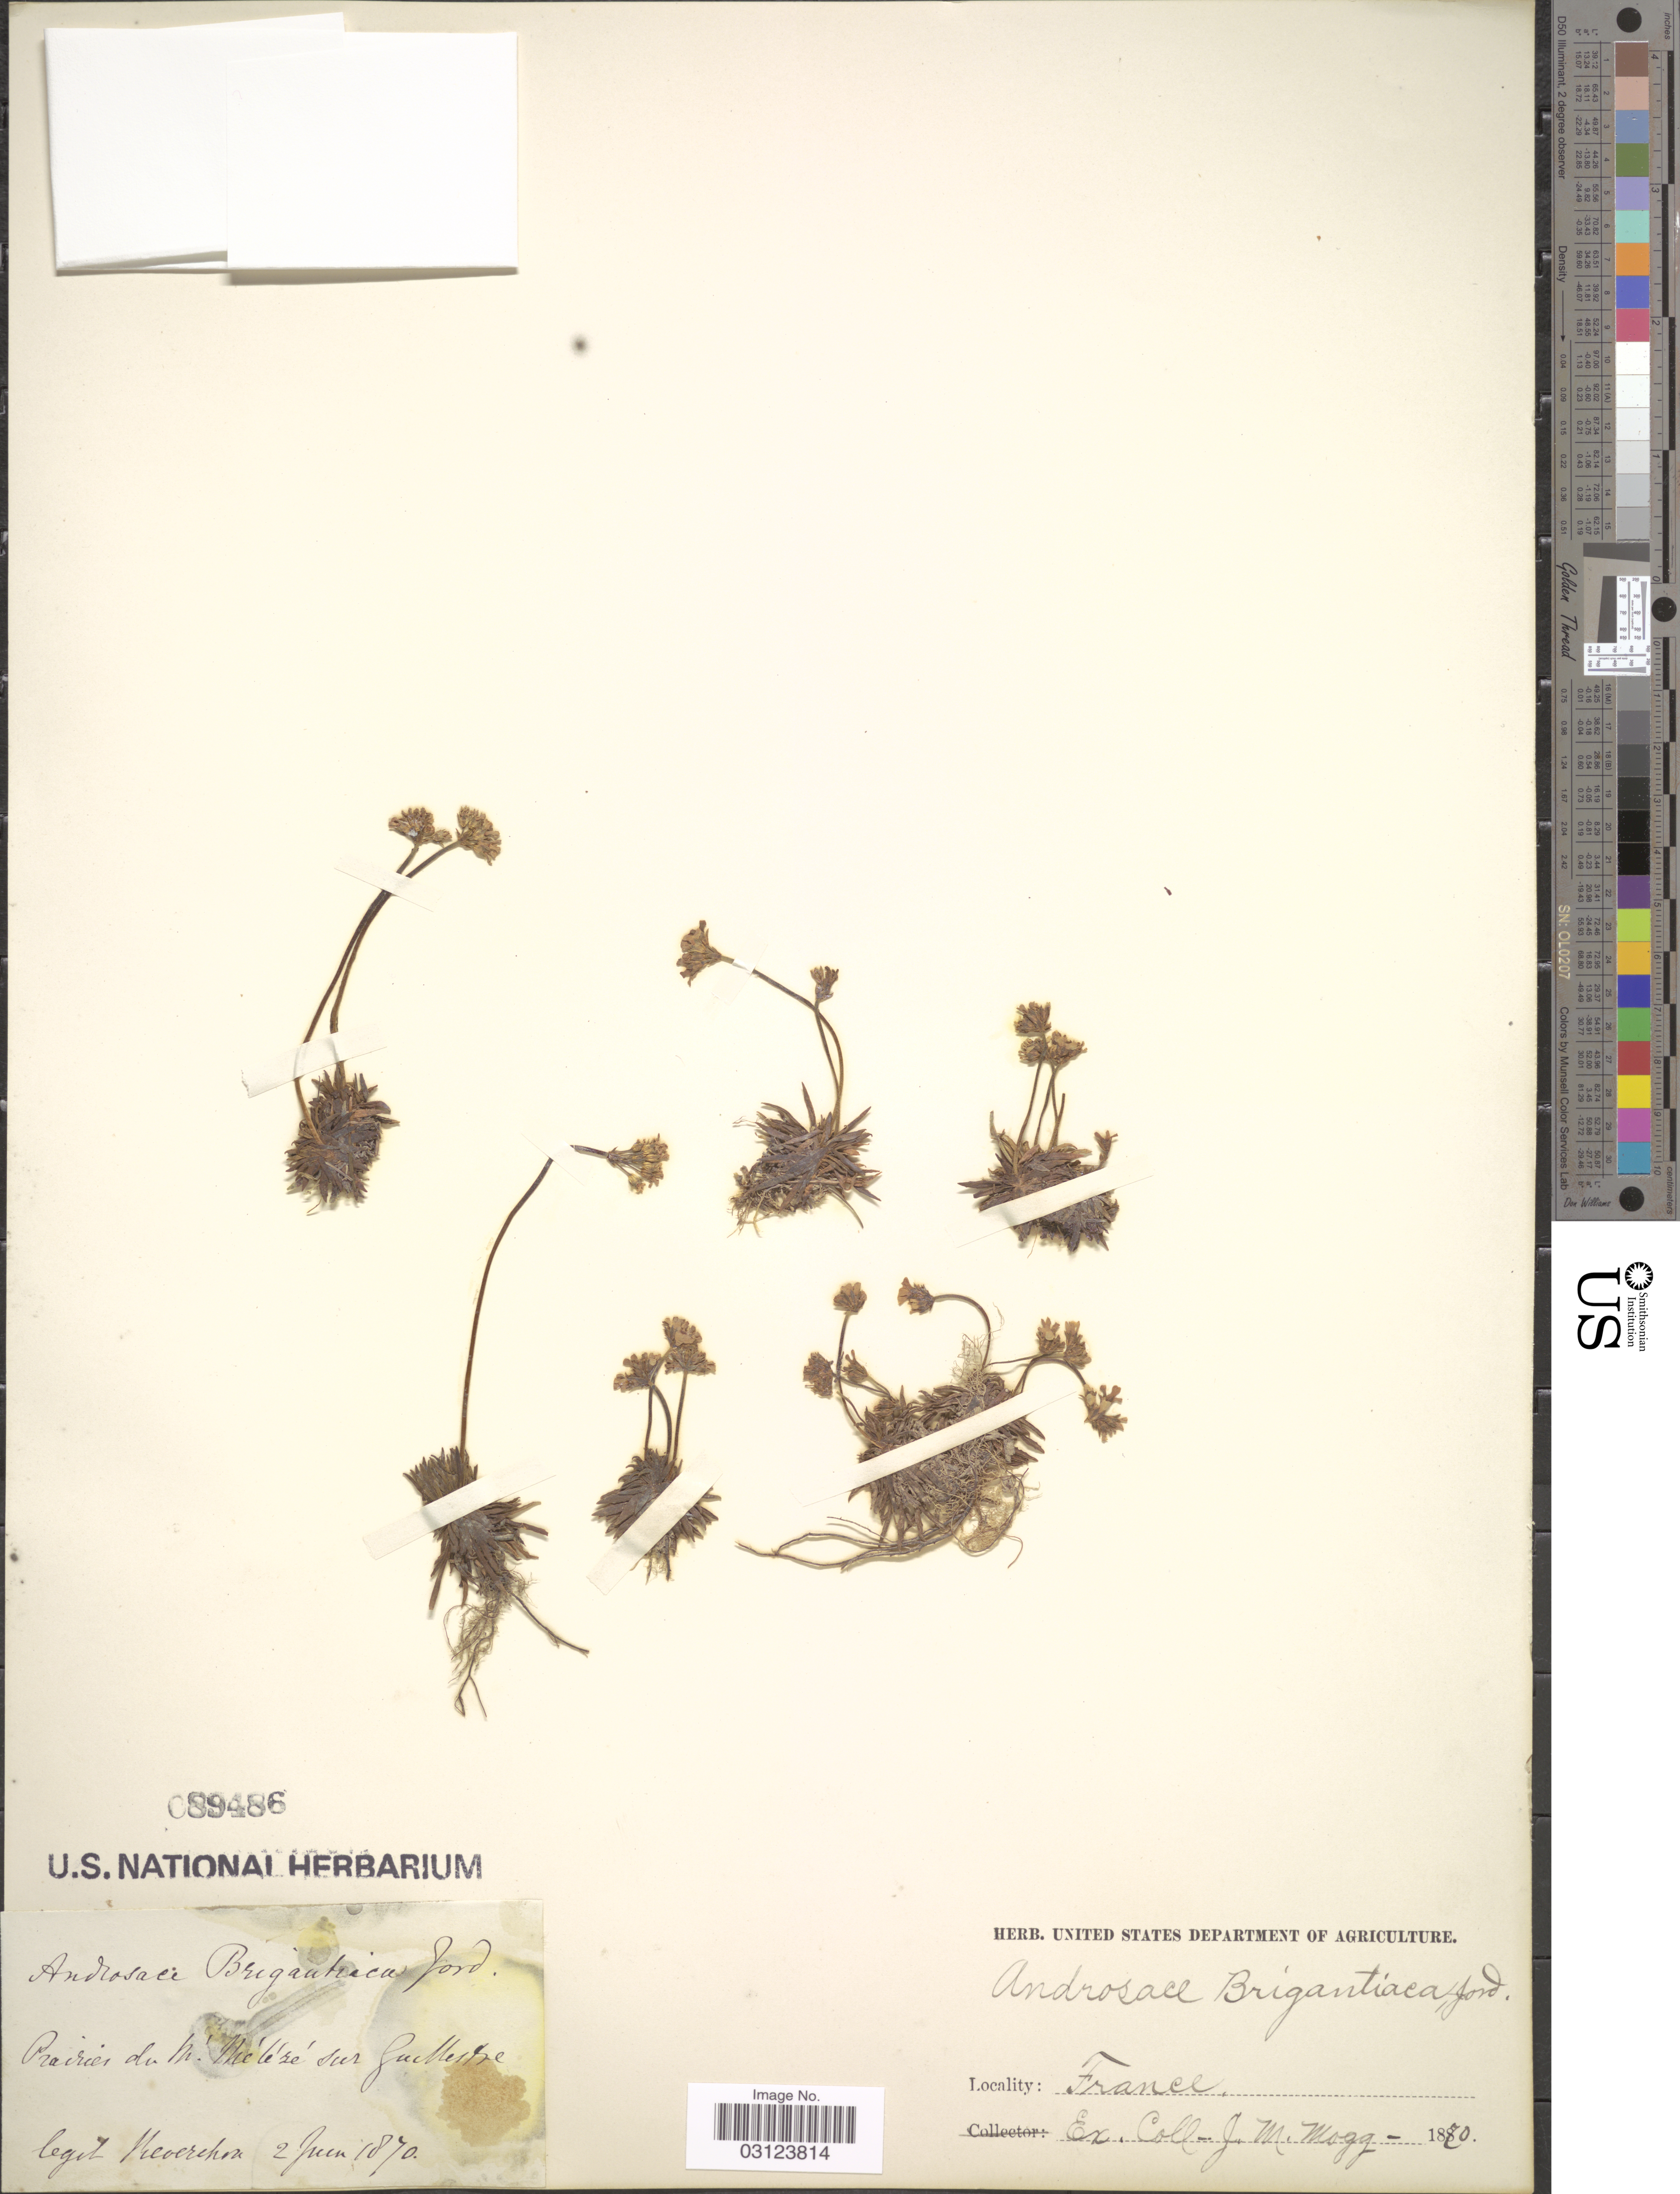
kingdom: Plantae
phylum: Tracheophyta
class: Magnoliopsida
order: Ericales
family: Primulaceae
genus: Androsace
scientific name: Androsace brigantiaca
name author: Jord. & Fourr.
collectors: -. Reverchon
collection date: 1870-06-02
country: France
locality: Pravies [interpreted] du M'Me'le'ze [interpreted] sur Guillestze [interpreted].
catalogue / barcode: US 89486